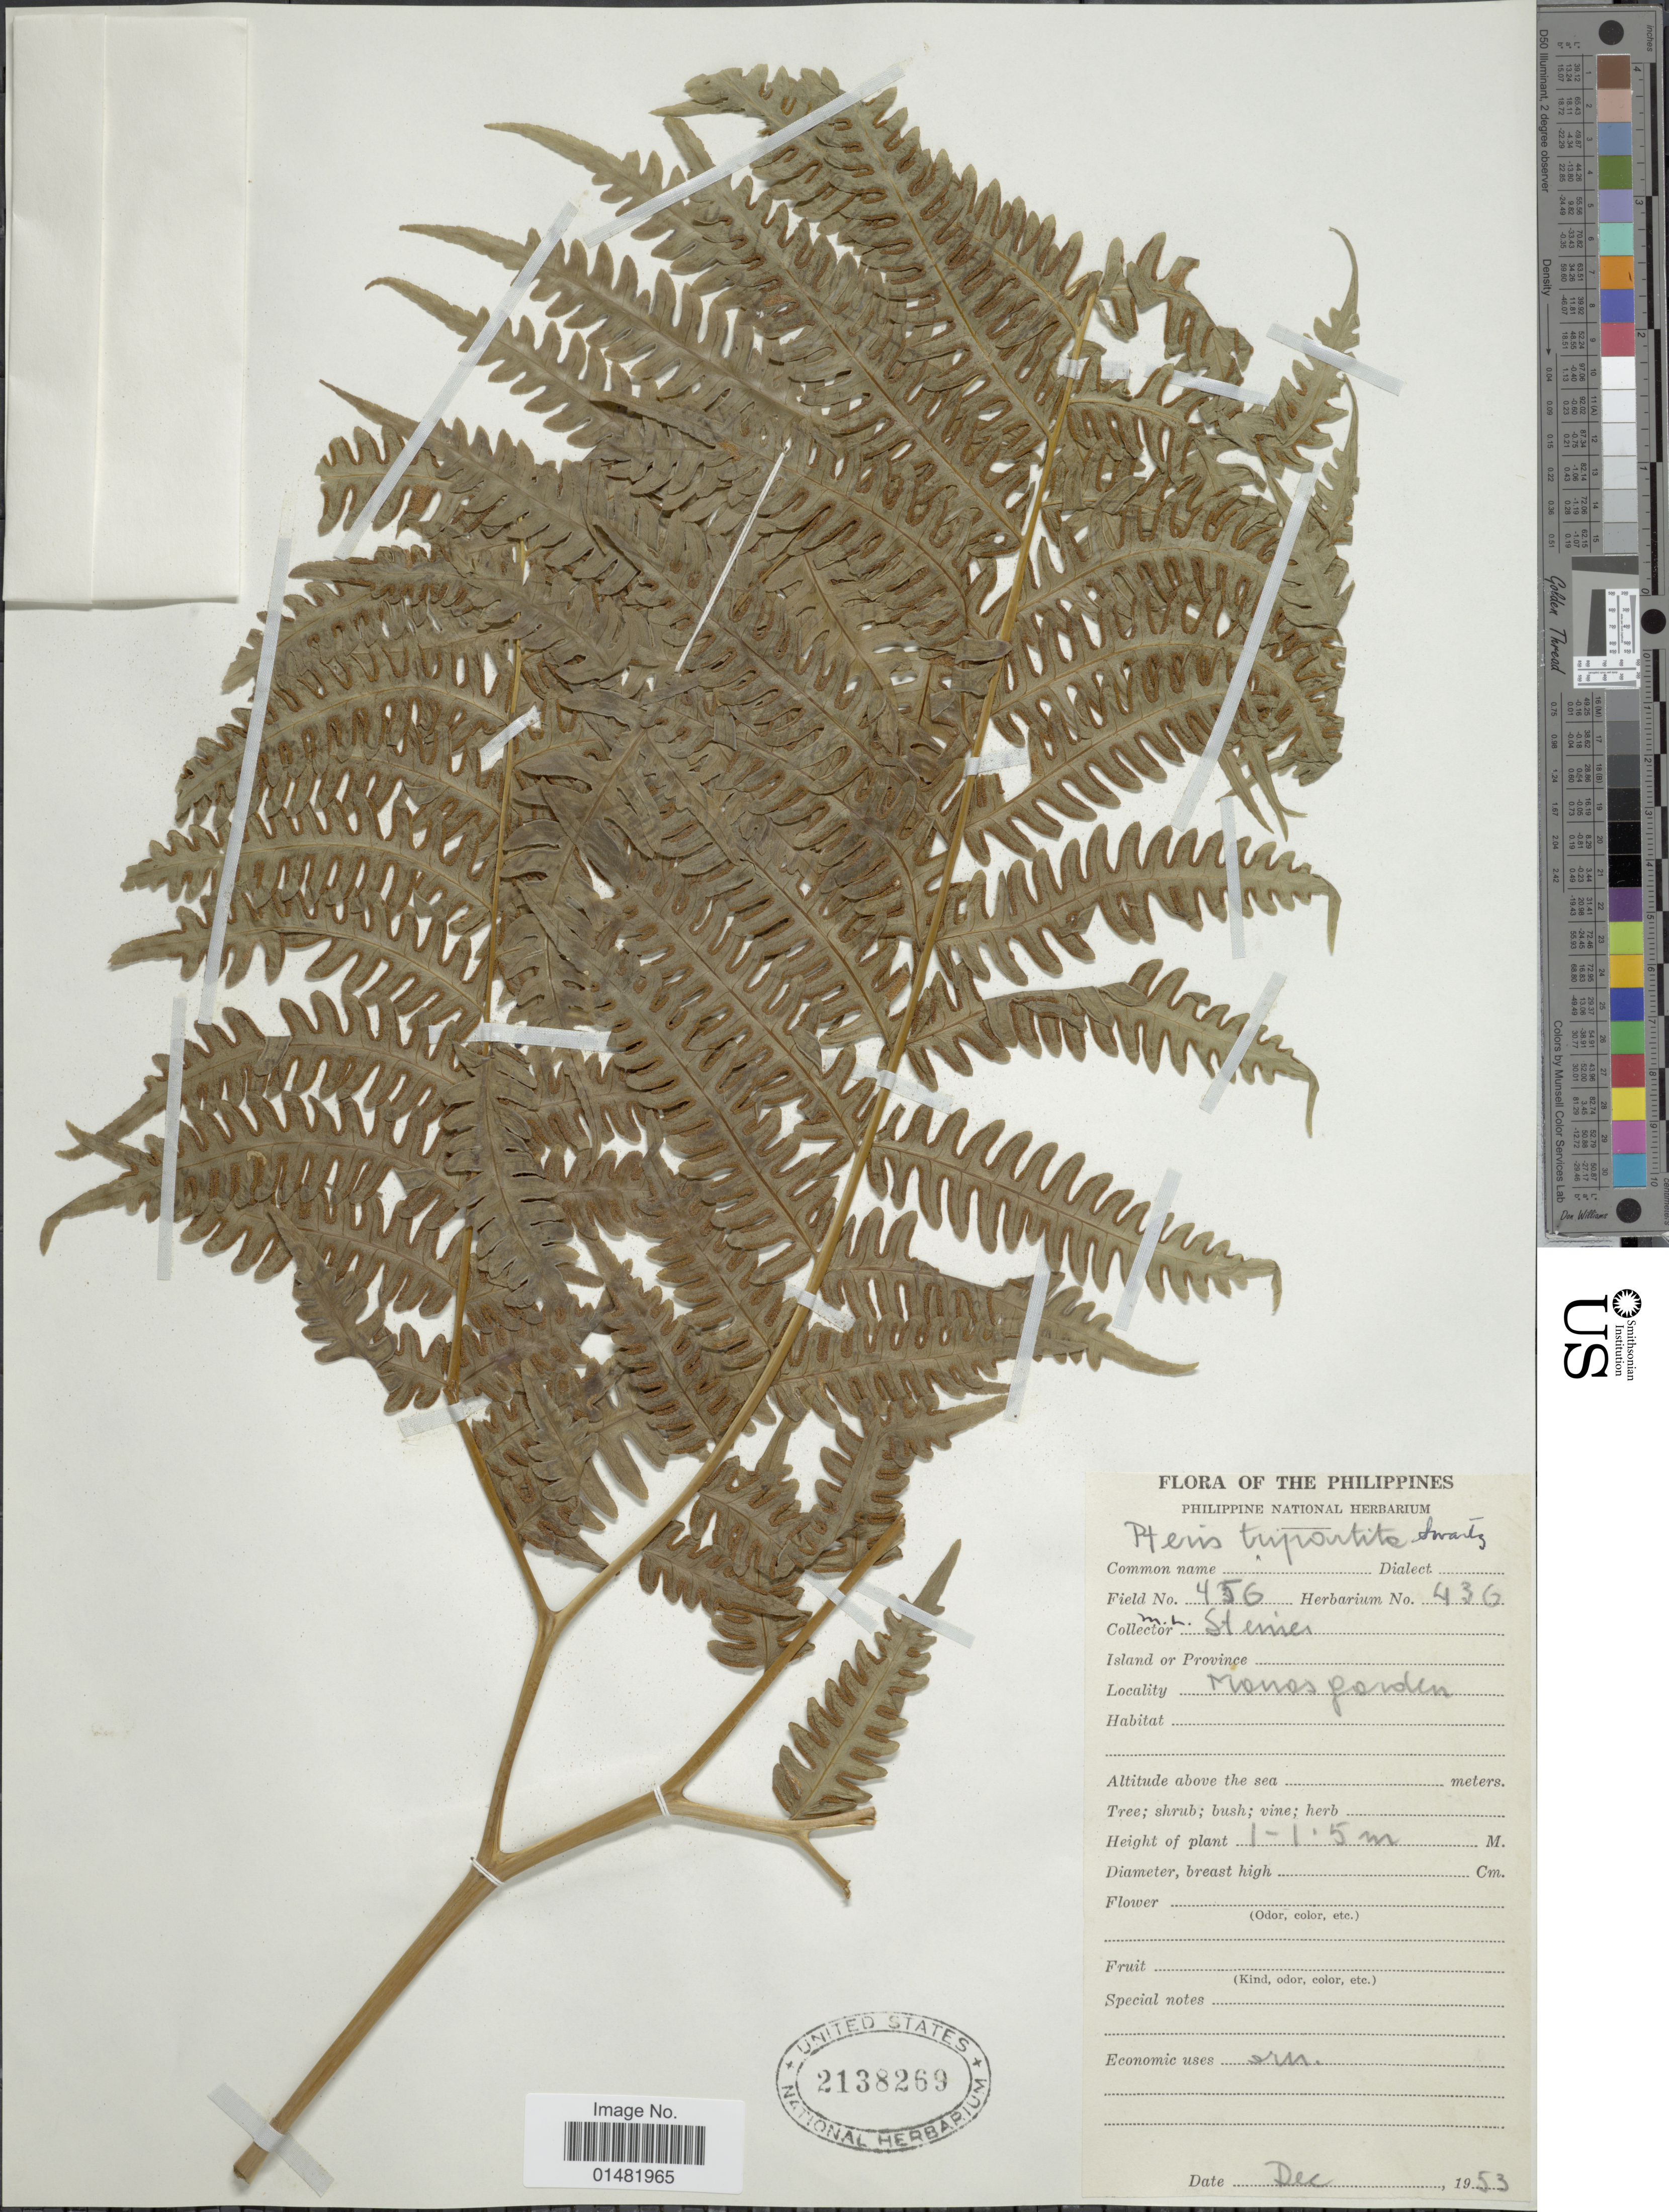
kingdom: Plantae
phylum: Tracheophyta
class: Polypodiopsida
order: Polypodiales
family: Pteridaceae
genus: Pteris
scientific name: Pteris tripartita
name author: Sw.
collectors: M. Steiner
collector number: Phil Nat Herb 436/456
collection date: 1953-12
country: Philippines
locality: Manas Garden.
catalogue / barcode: US 2138269